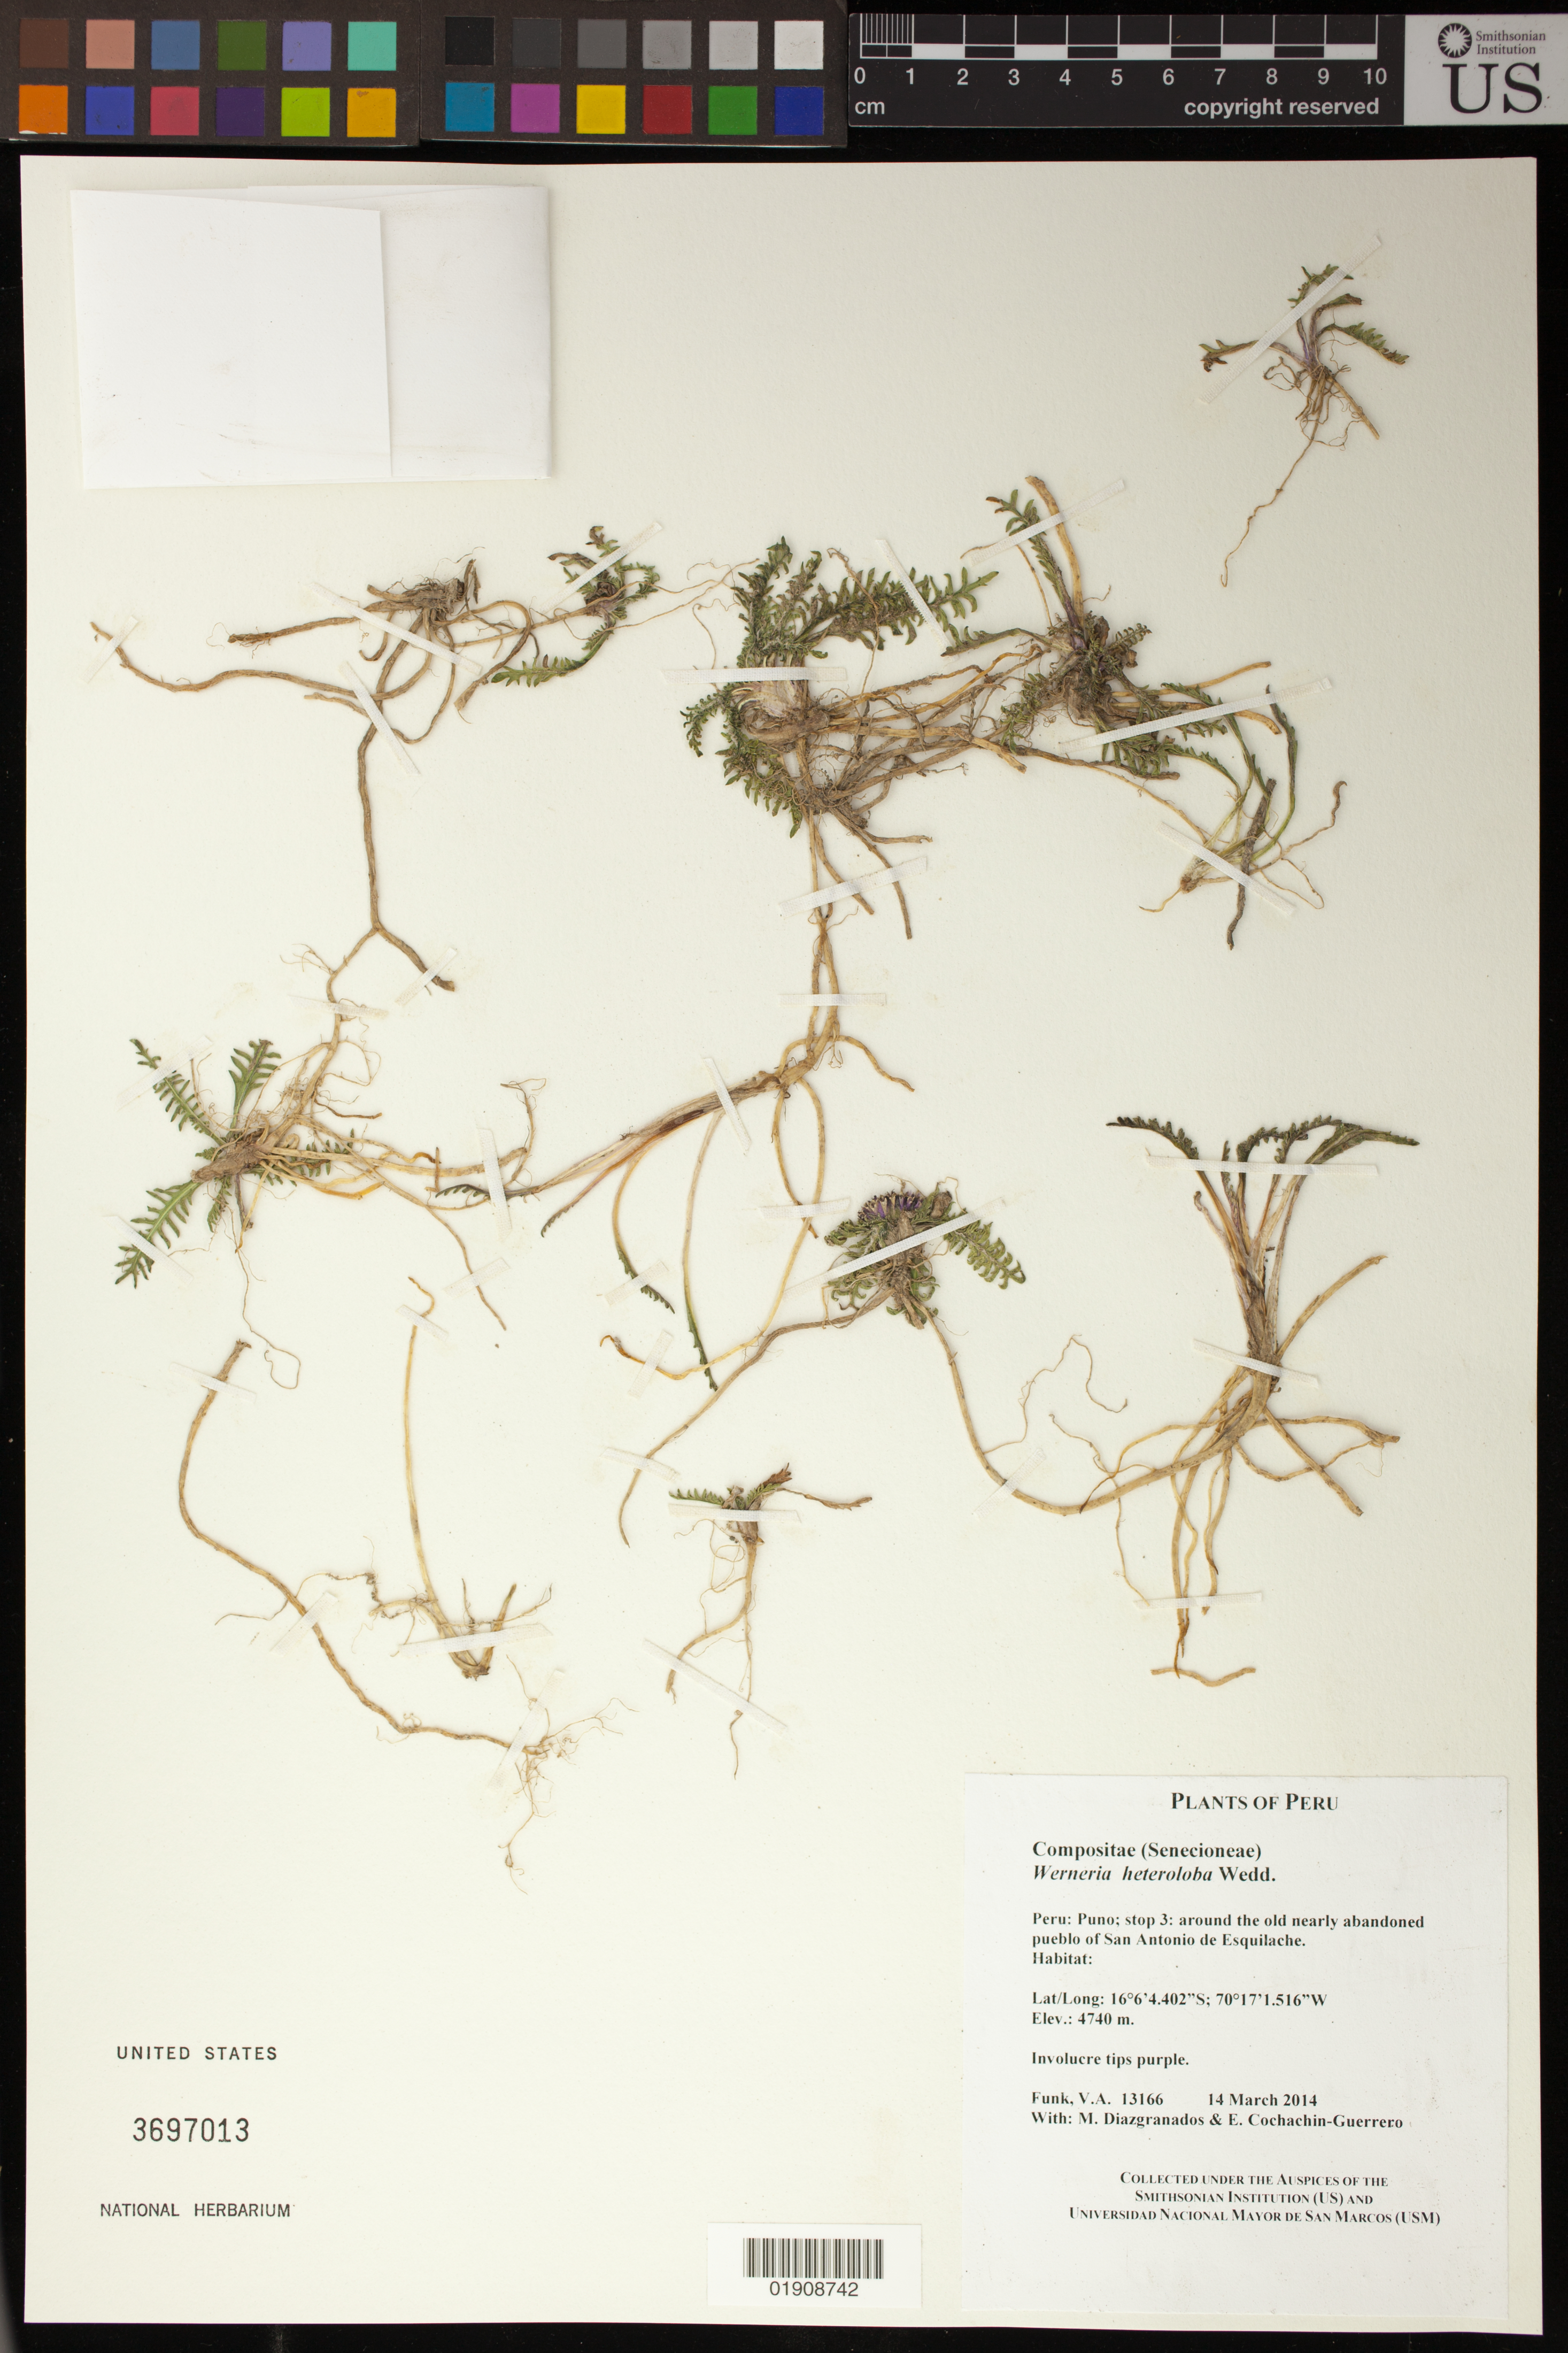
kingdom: Plantae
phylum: Tracheophyta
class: Magnoliopsida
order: Asterales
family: Asteraceae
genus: Werneria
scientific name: Werneria pinnatifida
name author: Remy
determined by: Calvo, Joel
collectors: M. Diazgranados C. & E. Cochachin Guerrero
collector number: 13166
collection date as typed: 14 March 2014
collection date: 2014-03-14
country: Peru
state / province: Puno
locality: Around the old nearly abandoned pueblo of San Antonio de Esquilache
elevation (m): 4740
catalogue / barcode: US 3697013